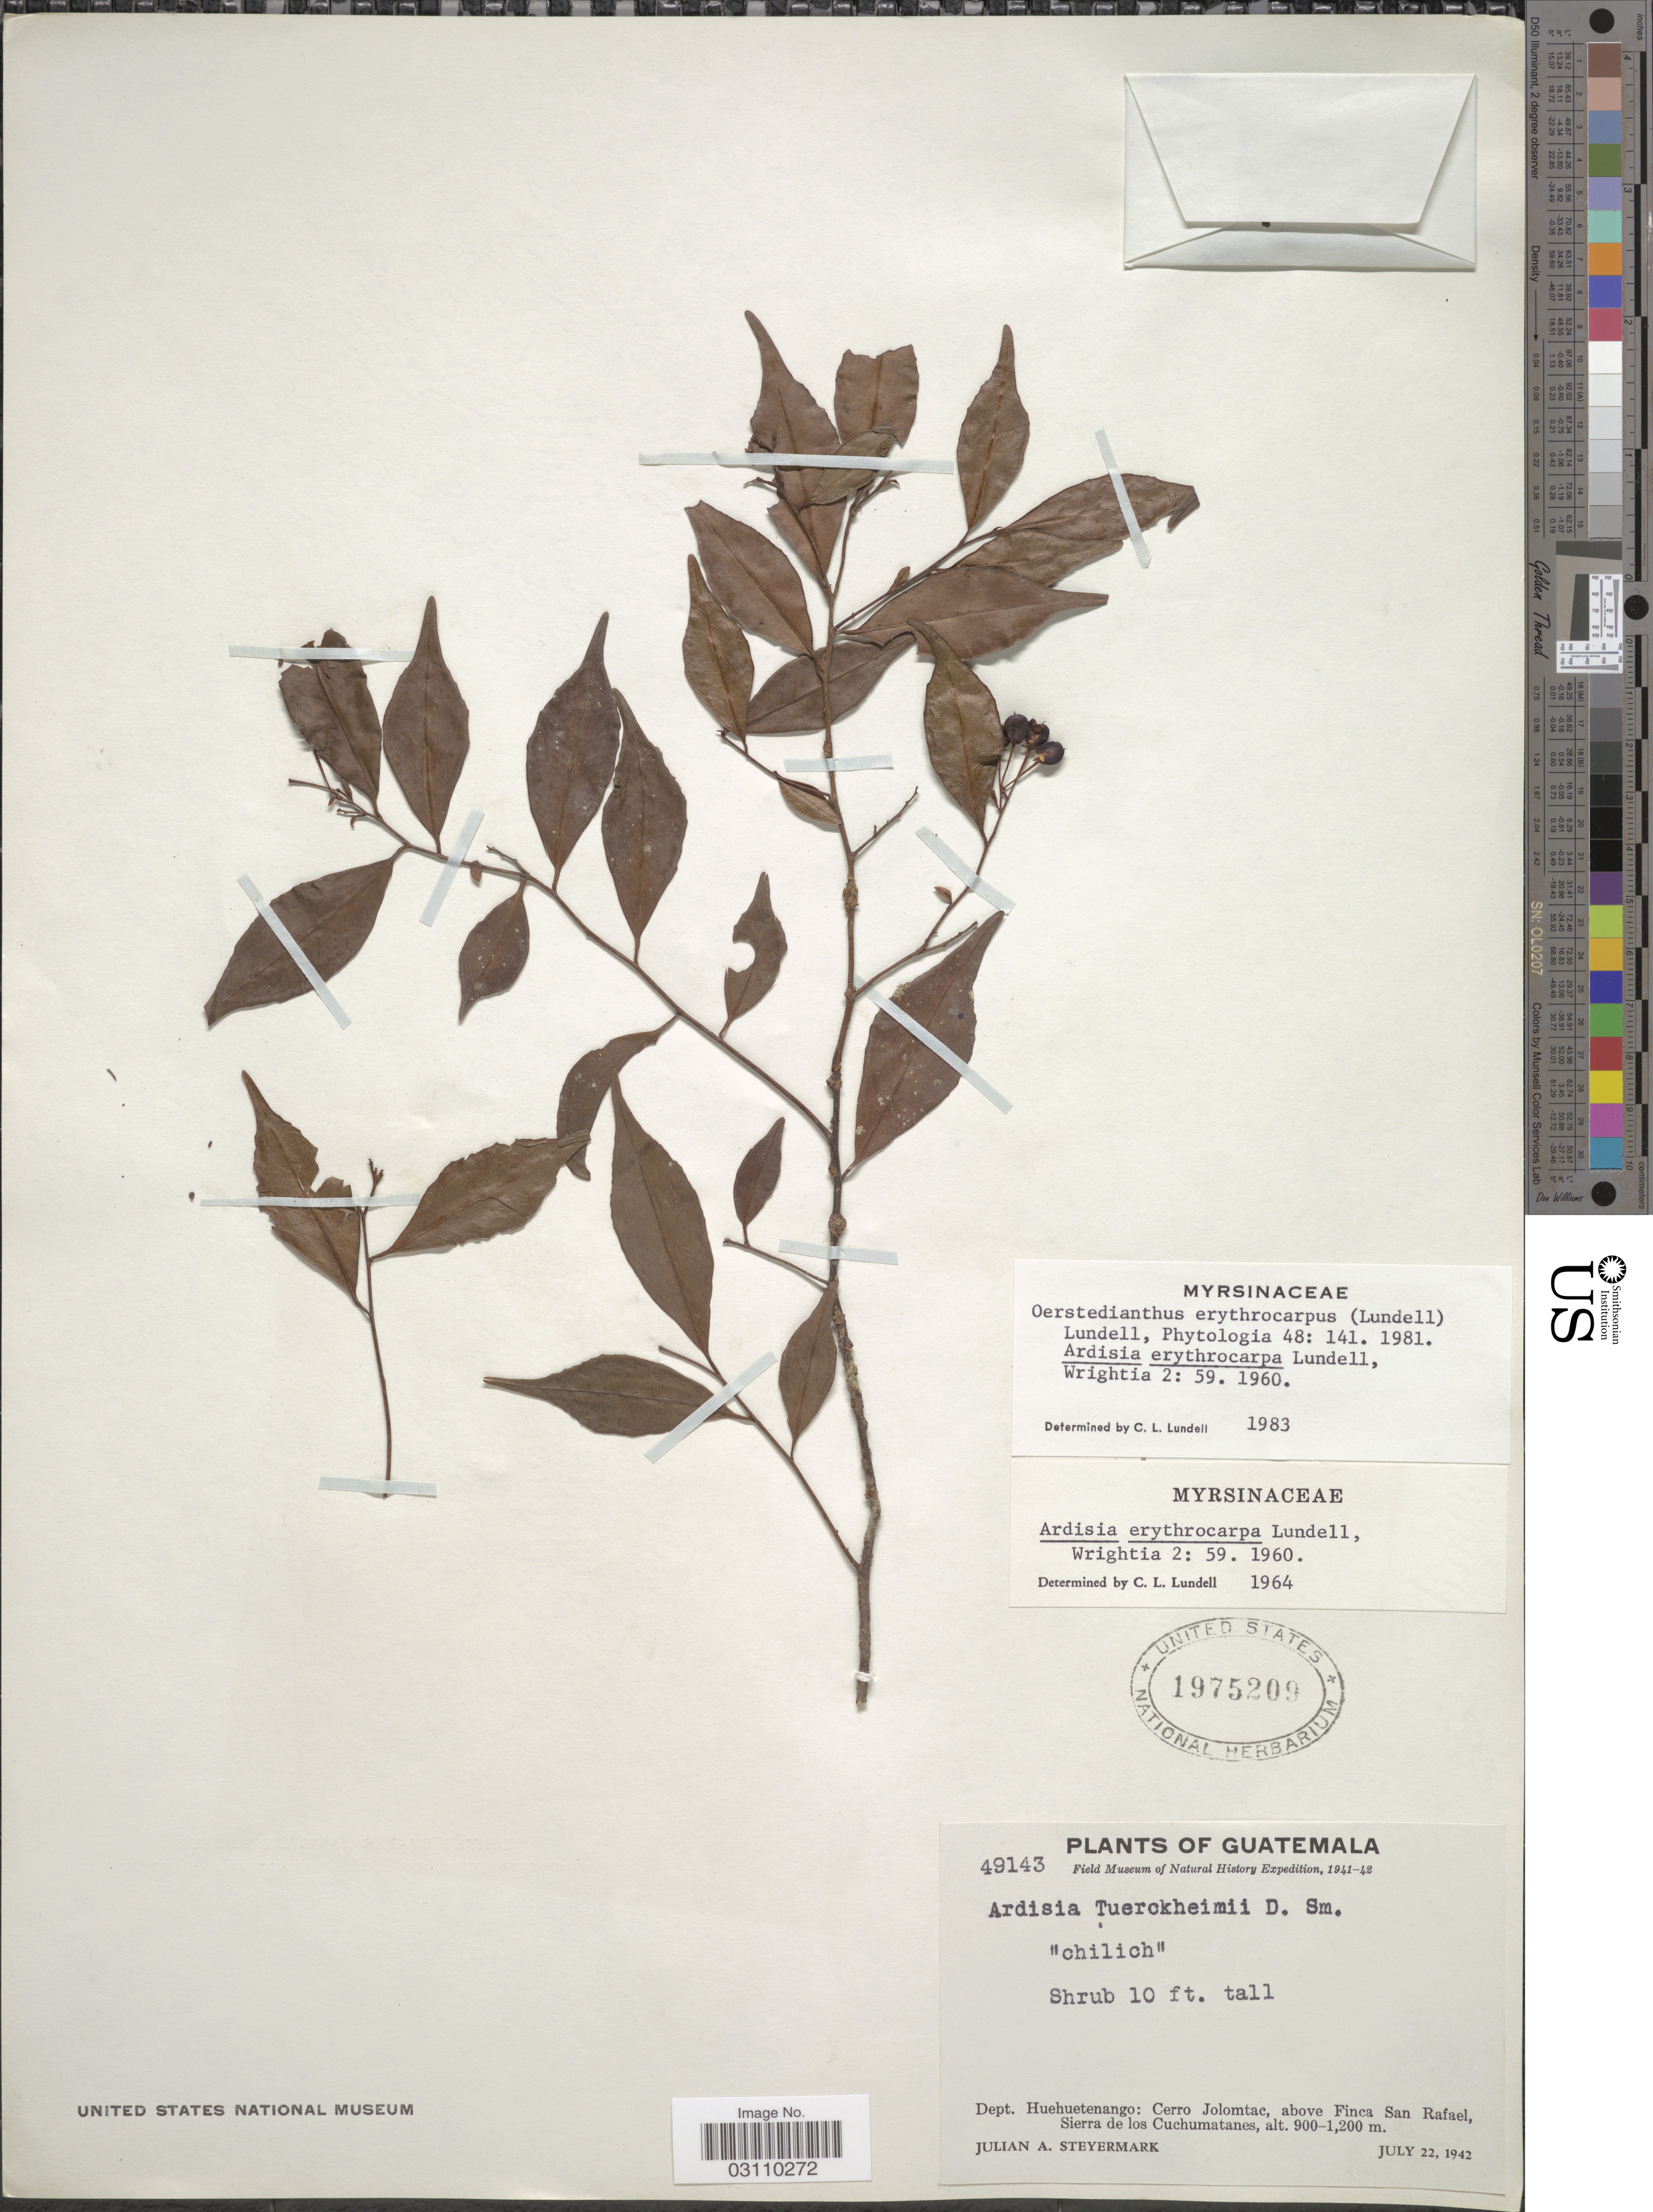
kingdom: Plantae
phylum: Tracheophyta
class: Magnoliopsida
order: Ericales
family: Primulaceae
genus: Ardisia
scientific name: Ardisia erythrocarpa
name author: Lundell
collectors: J. Steyermark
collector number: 49143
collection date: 1942-07-22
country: Guatemala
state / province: Huehuetenango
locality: Dept. Huehuetenango: Cerro Jolomtac, above Finca San Rafael, Sierra de los Cuchumatanes.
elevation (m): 900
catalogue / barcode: US 1975209